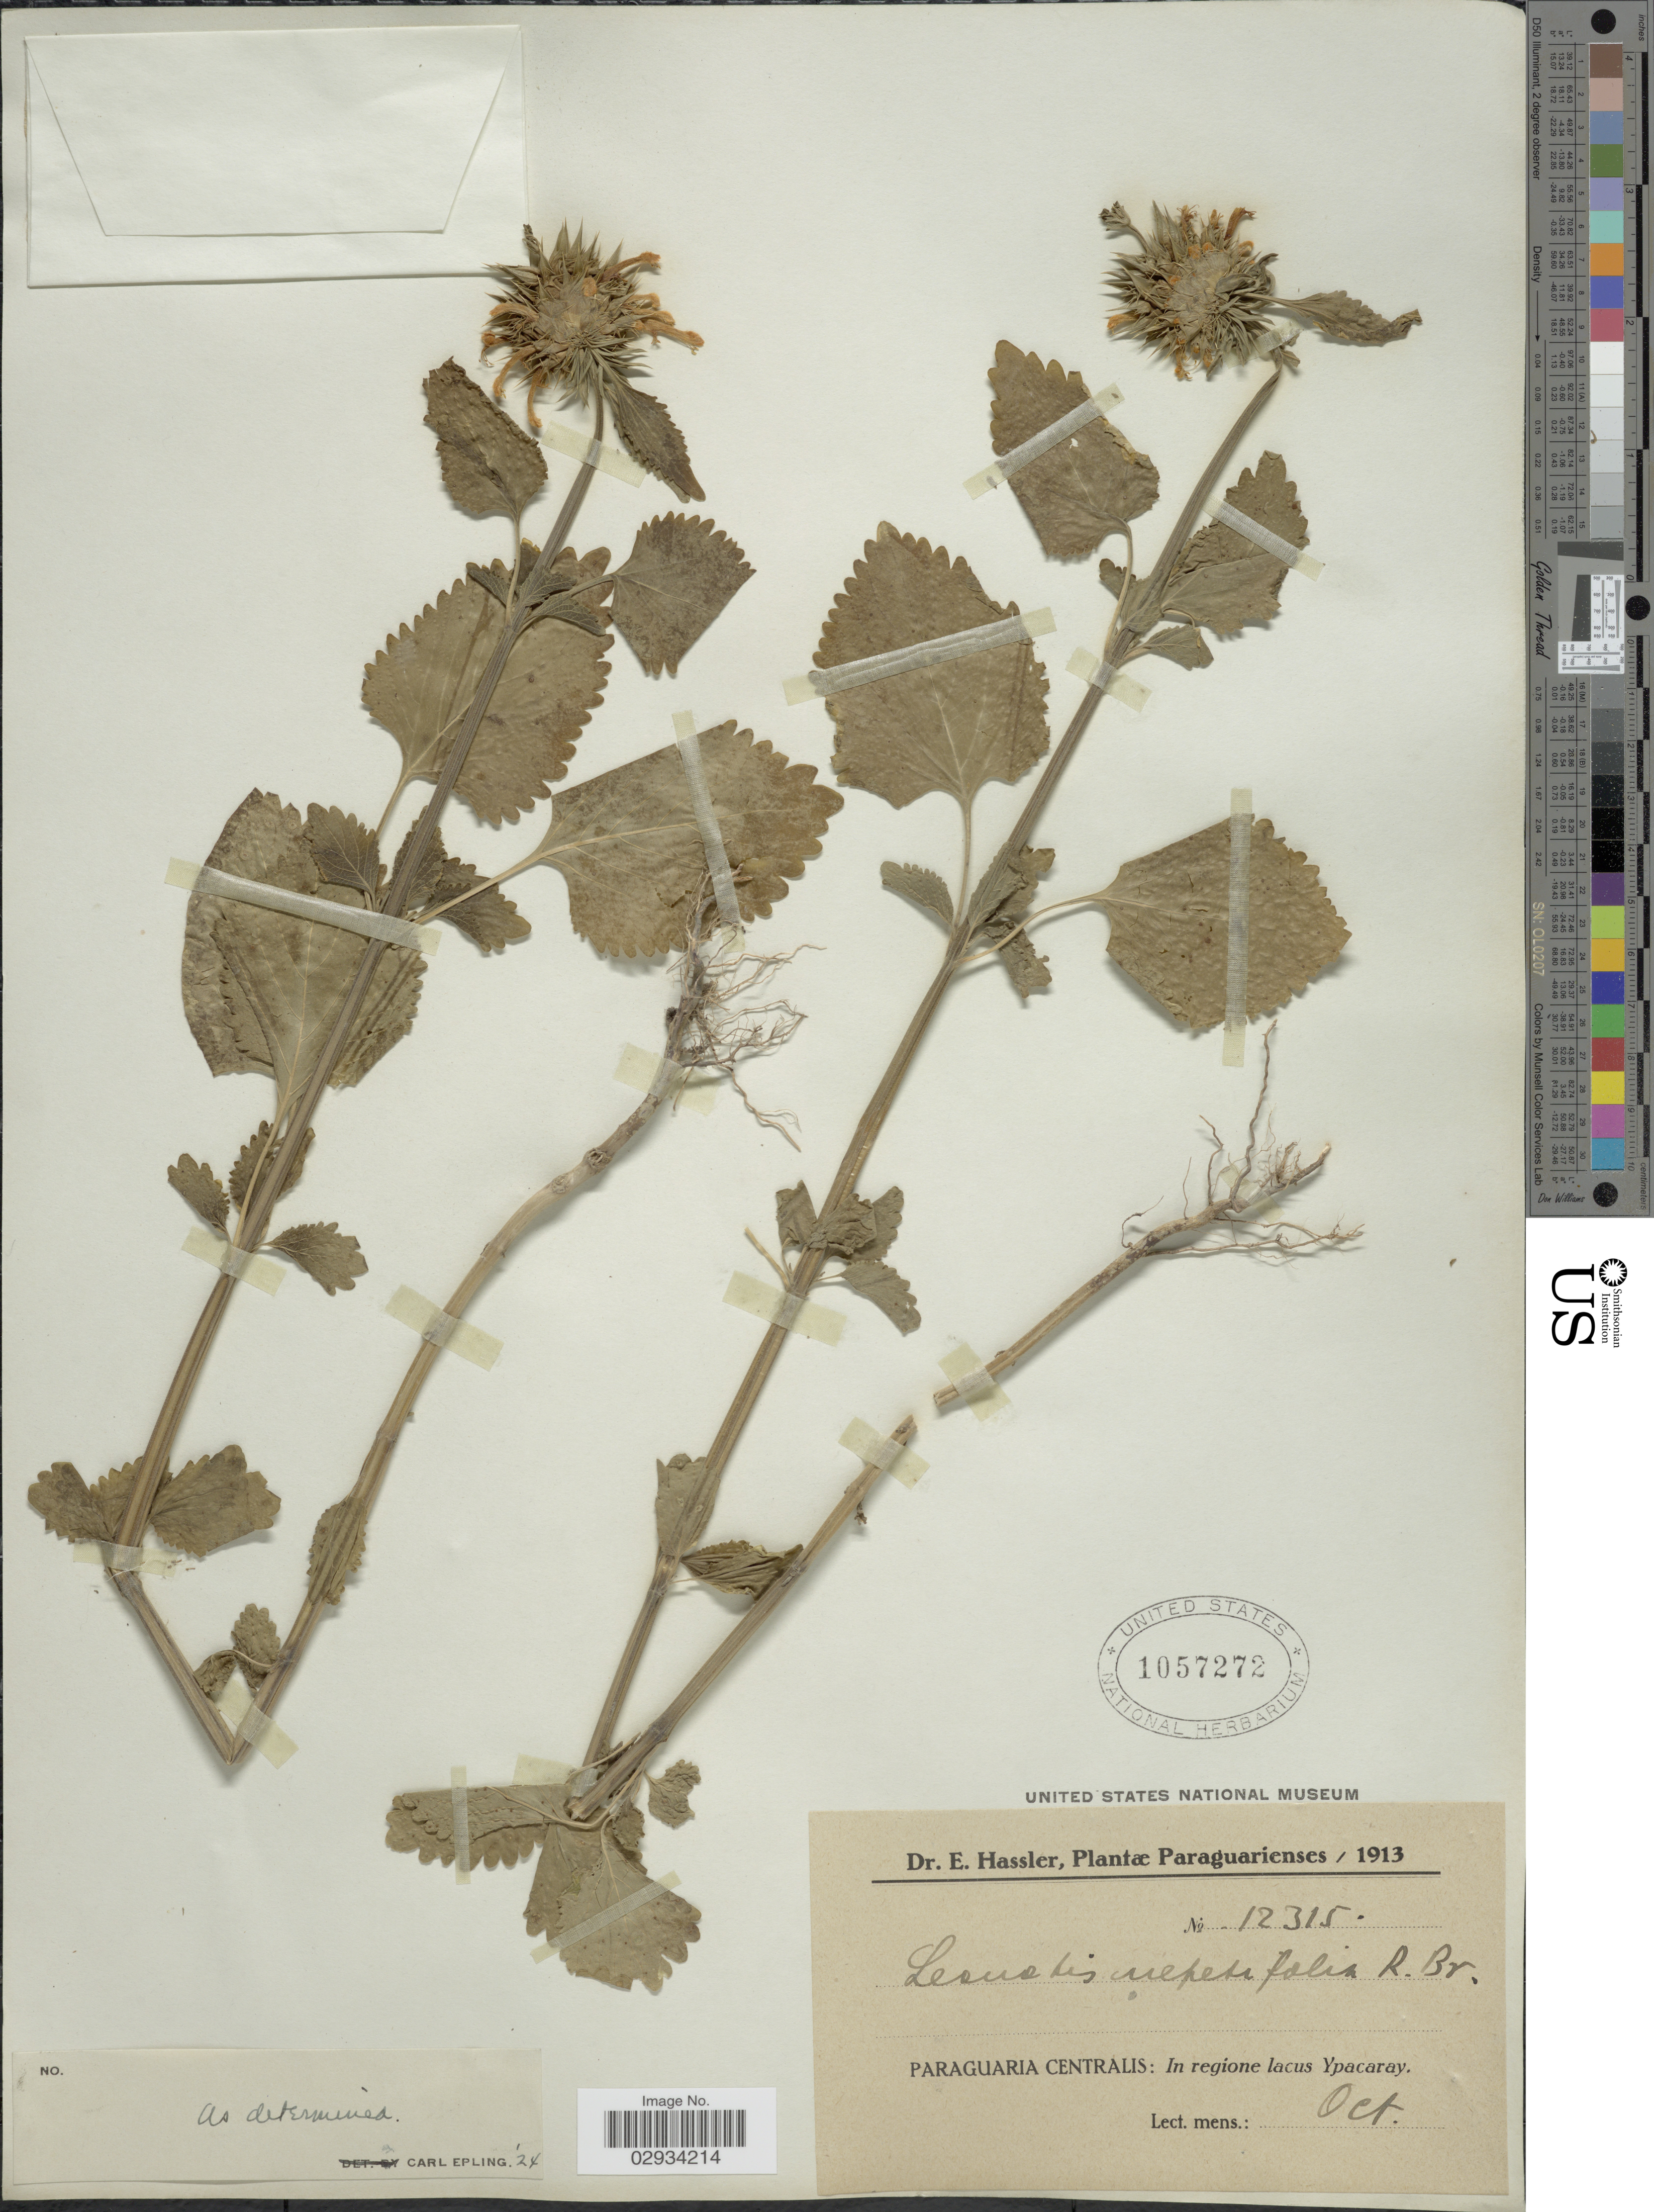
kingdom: Plantae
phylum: Tracheophyta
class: Magnoliopsida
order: Lamiales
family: Lamiaceae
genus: Leonotis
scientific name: Leonotis nepetifolia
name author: (L.) R. Br.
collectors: E. Hassler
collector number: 12315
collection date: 1913-10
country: Paraguay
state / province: Paraguari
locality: Paraguarienses. Paraguaria Centralis: In regione lacus Ypacaray.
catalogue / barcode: US 1057272